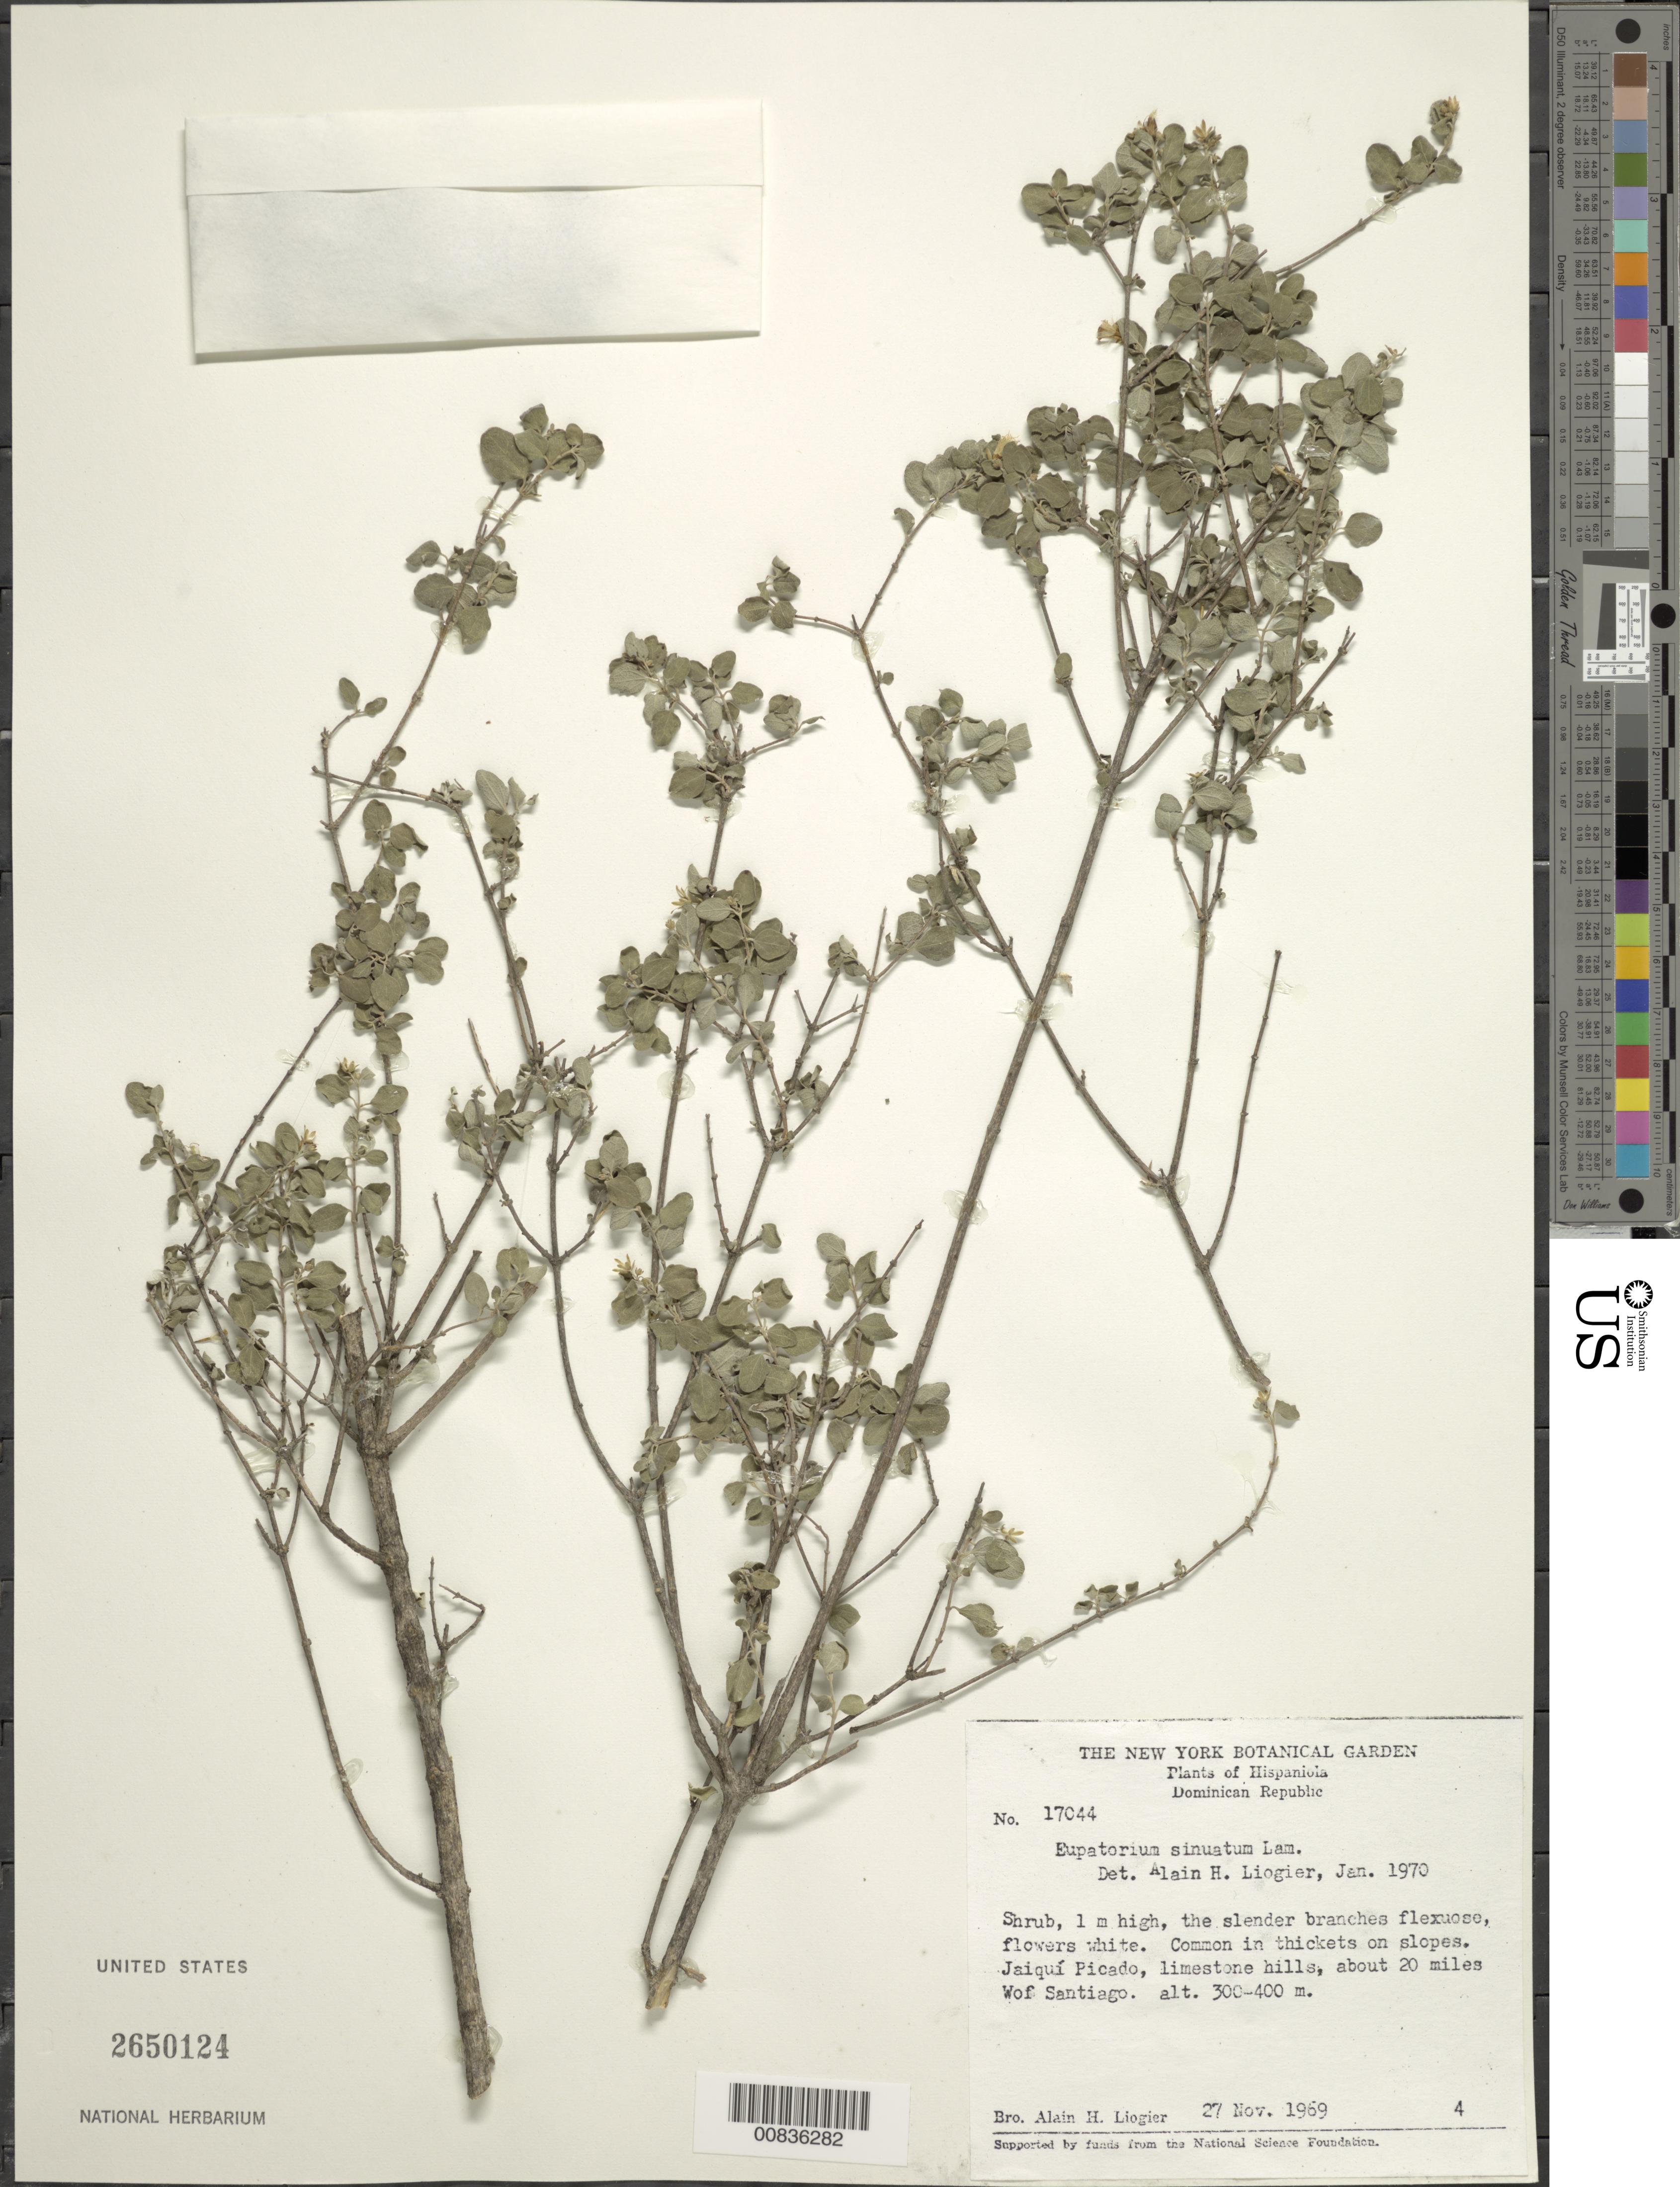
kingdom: Plantae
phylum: Tracheophyta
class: Magnoliopsida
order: Asterales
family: Asteraceae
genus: Chromolaena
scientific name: Chromolaena sinuata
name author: (Lam.) R.M. King & H. Rob.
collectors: A. H. Liogier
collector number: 17044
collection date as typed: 27 Nov 1969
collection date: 1969-11-27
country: Dominican Republic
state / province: Santiago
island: Hispaniola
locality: Jaiquí Picado, about 20 miles W of Santiago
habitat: Thickets on slopes of limestone hills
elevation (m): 300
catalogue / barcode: US 265124